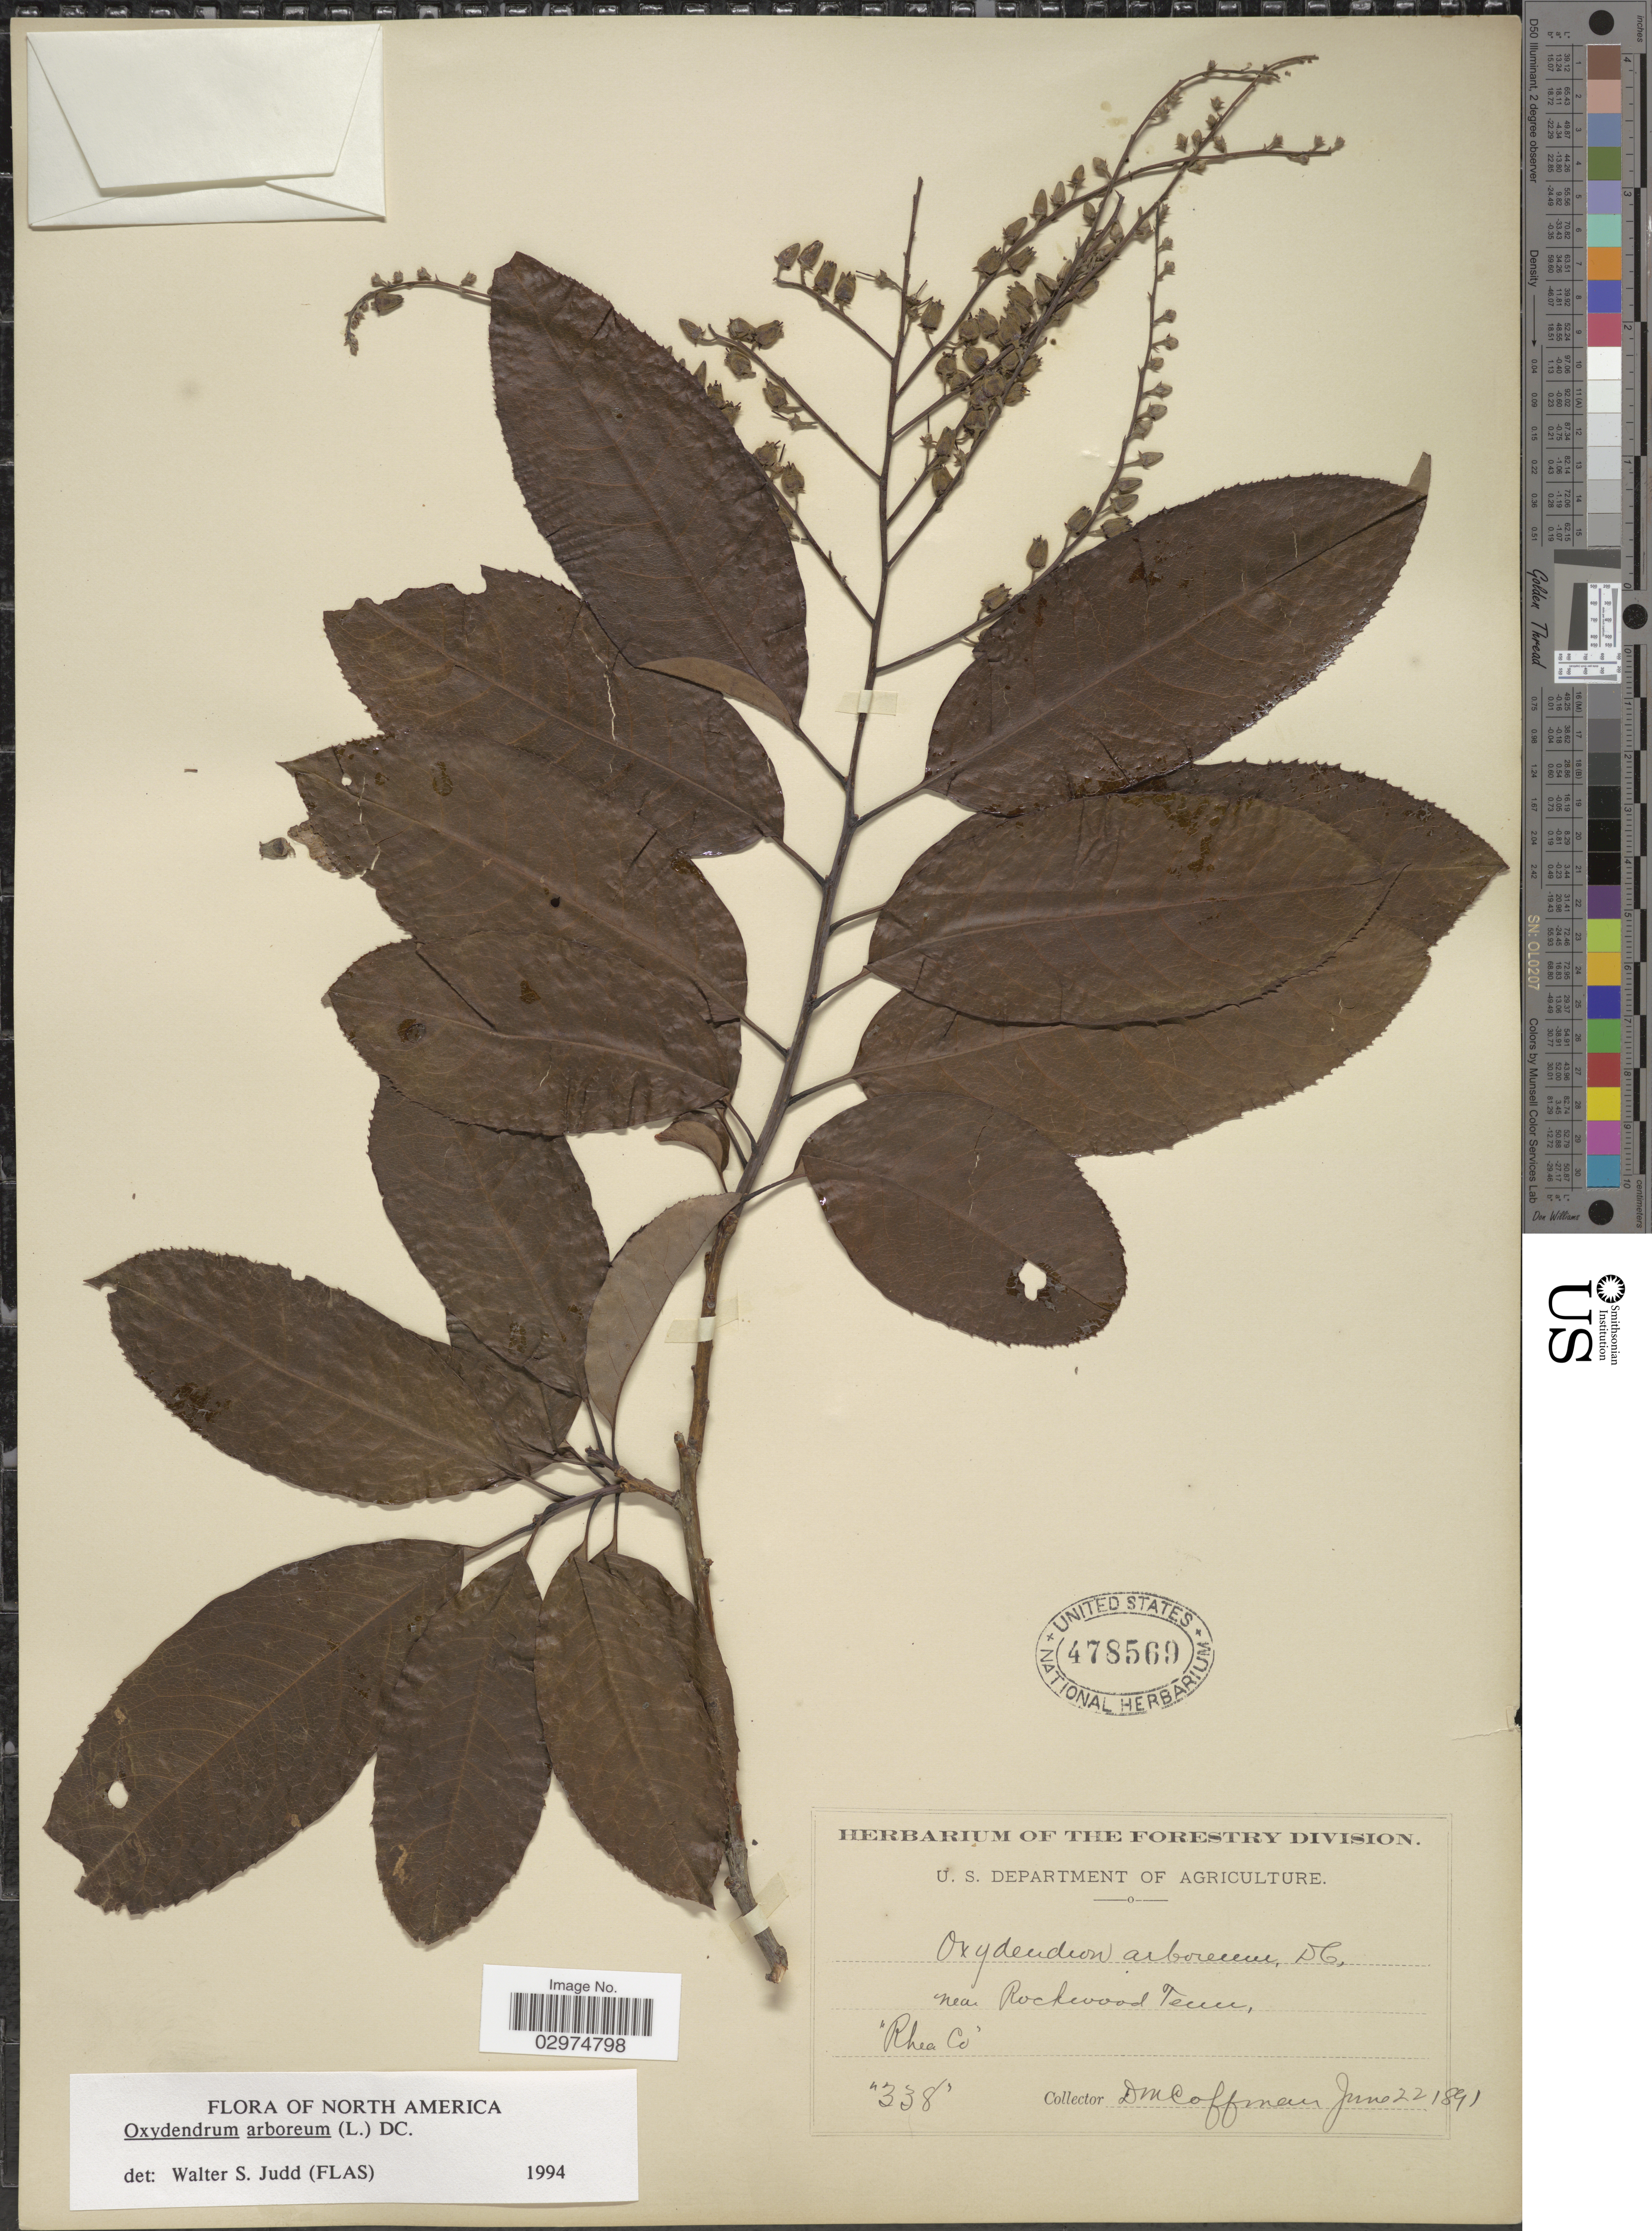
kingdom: Plantae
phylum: Tracheophyta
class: Magnoliopsida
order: Ericales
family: Ericaceae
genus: Oxydendrum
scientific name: Oxydendrum arboreum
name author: (L.) DC.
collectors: D. M. Coffman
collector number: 338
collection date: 1891-06-22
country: United States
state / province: Tennessee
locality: Near Rockwood, Rhea Co.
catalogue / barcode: US 478569